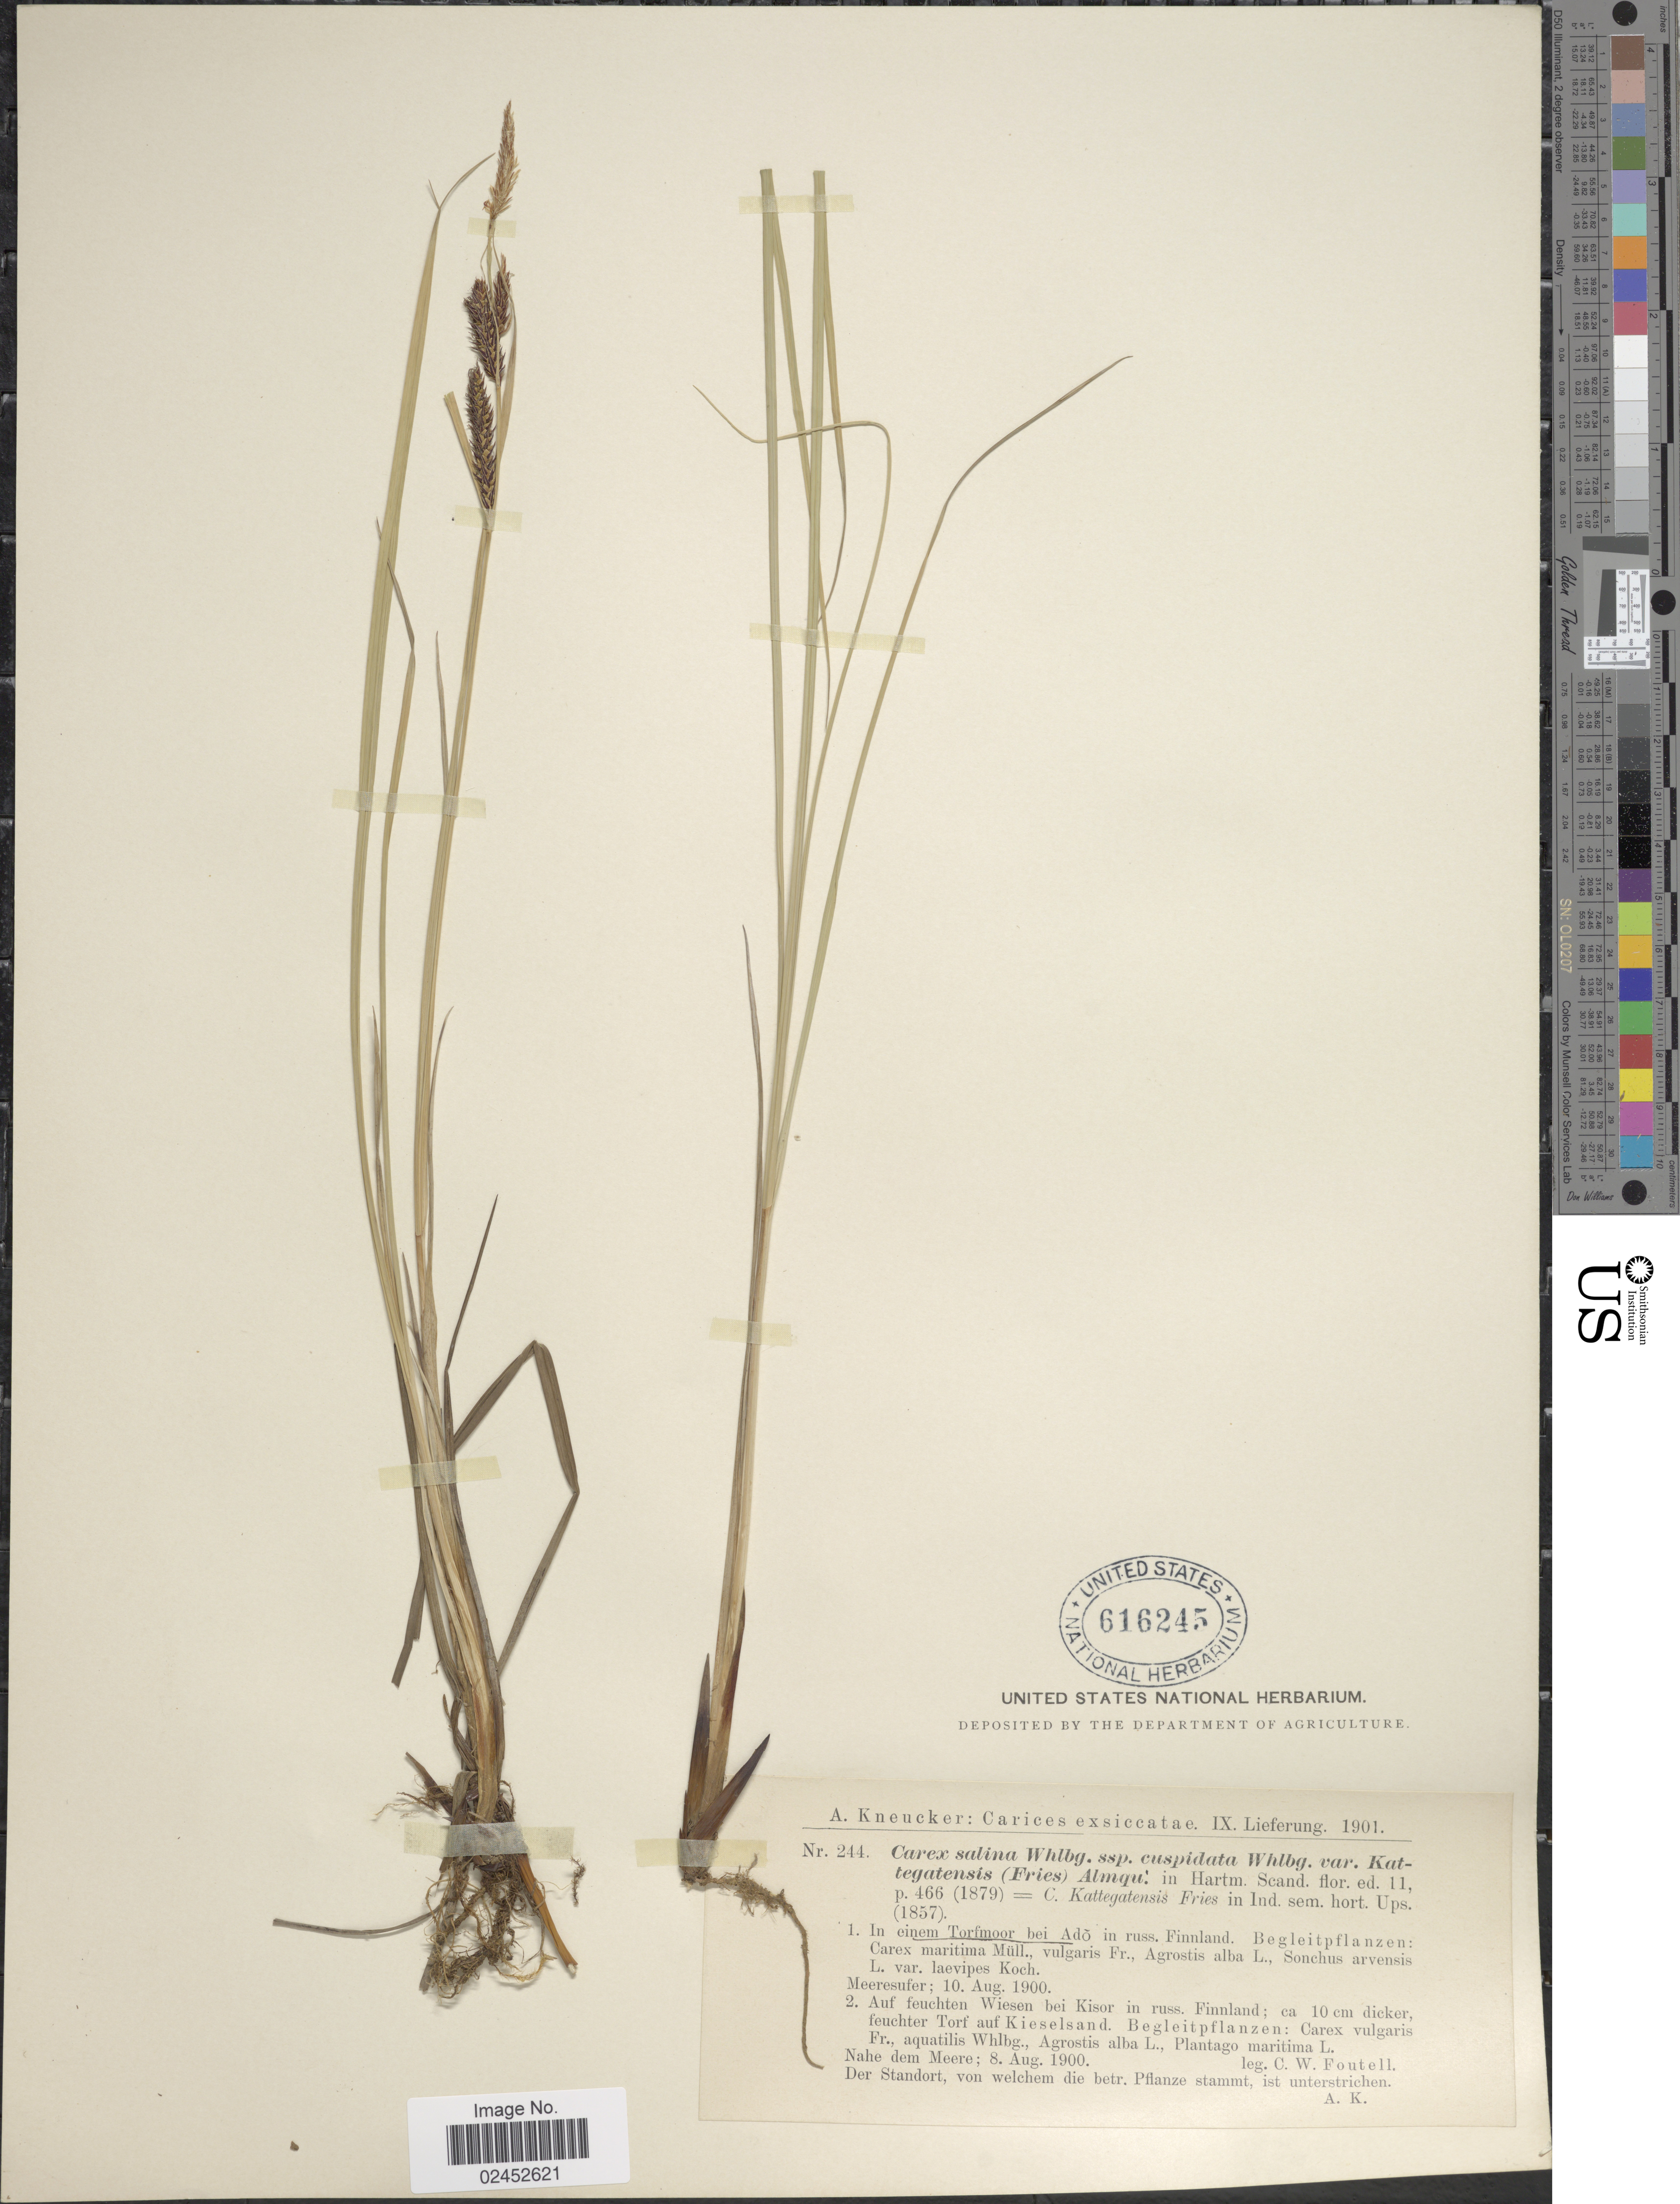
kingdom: Plantae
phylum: Tracheophyta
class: Liliopsida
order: Poales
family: Cyperaceae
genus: Carex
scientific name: Carex salina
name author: Wahlenb.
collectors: C. Foutell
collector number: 244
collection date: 1900-08-10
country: Finland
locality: Carices, In einem Torfmoor bei Ado in russ. Finnland.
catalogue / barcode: US 616245